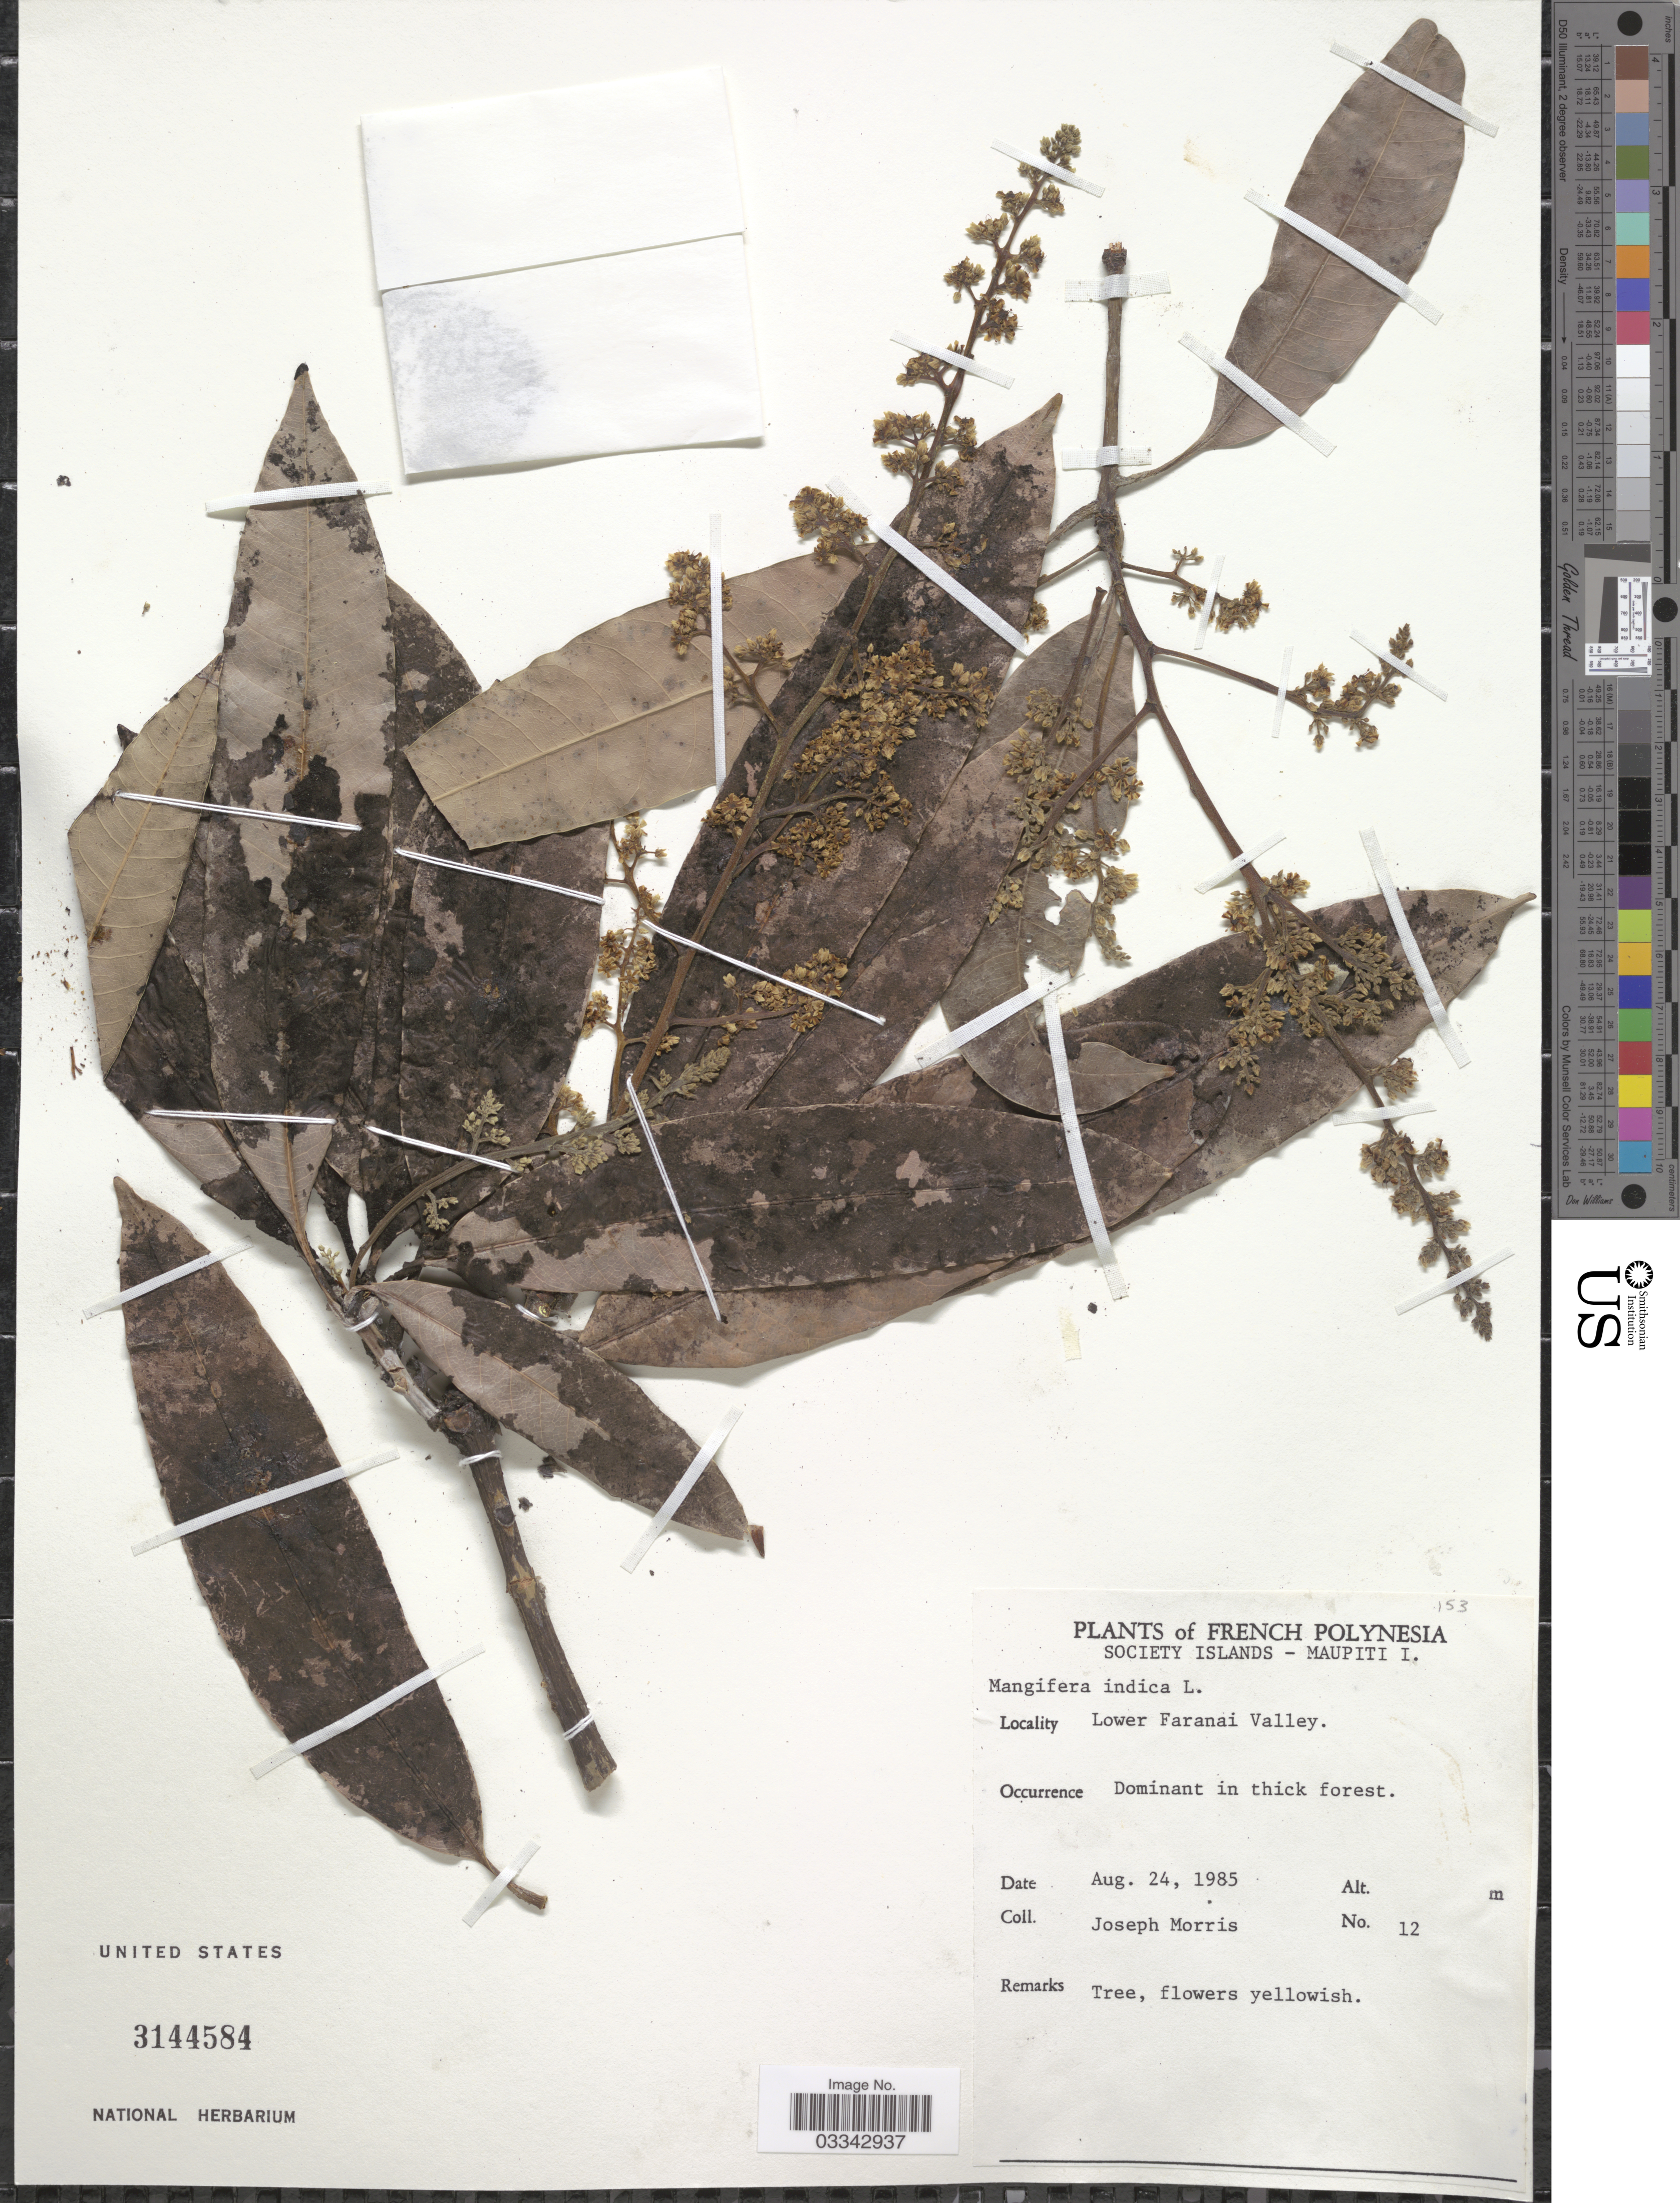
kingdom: Plantae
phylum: Tracheophyta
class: Magnoliopsida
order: Sapindales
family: Anacardiaceae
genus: Mangifera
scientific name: Mangifera indica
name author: L.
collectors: J. Morris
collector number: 12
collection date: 1985-08-24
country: French Polynesia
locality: Society Islands - Maupiti I. Lower Faranai Valley.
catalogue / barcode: US 3144584